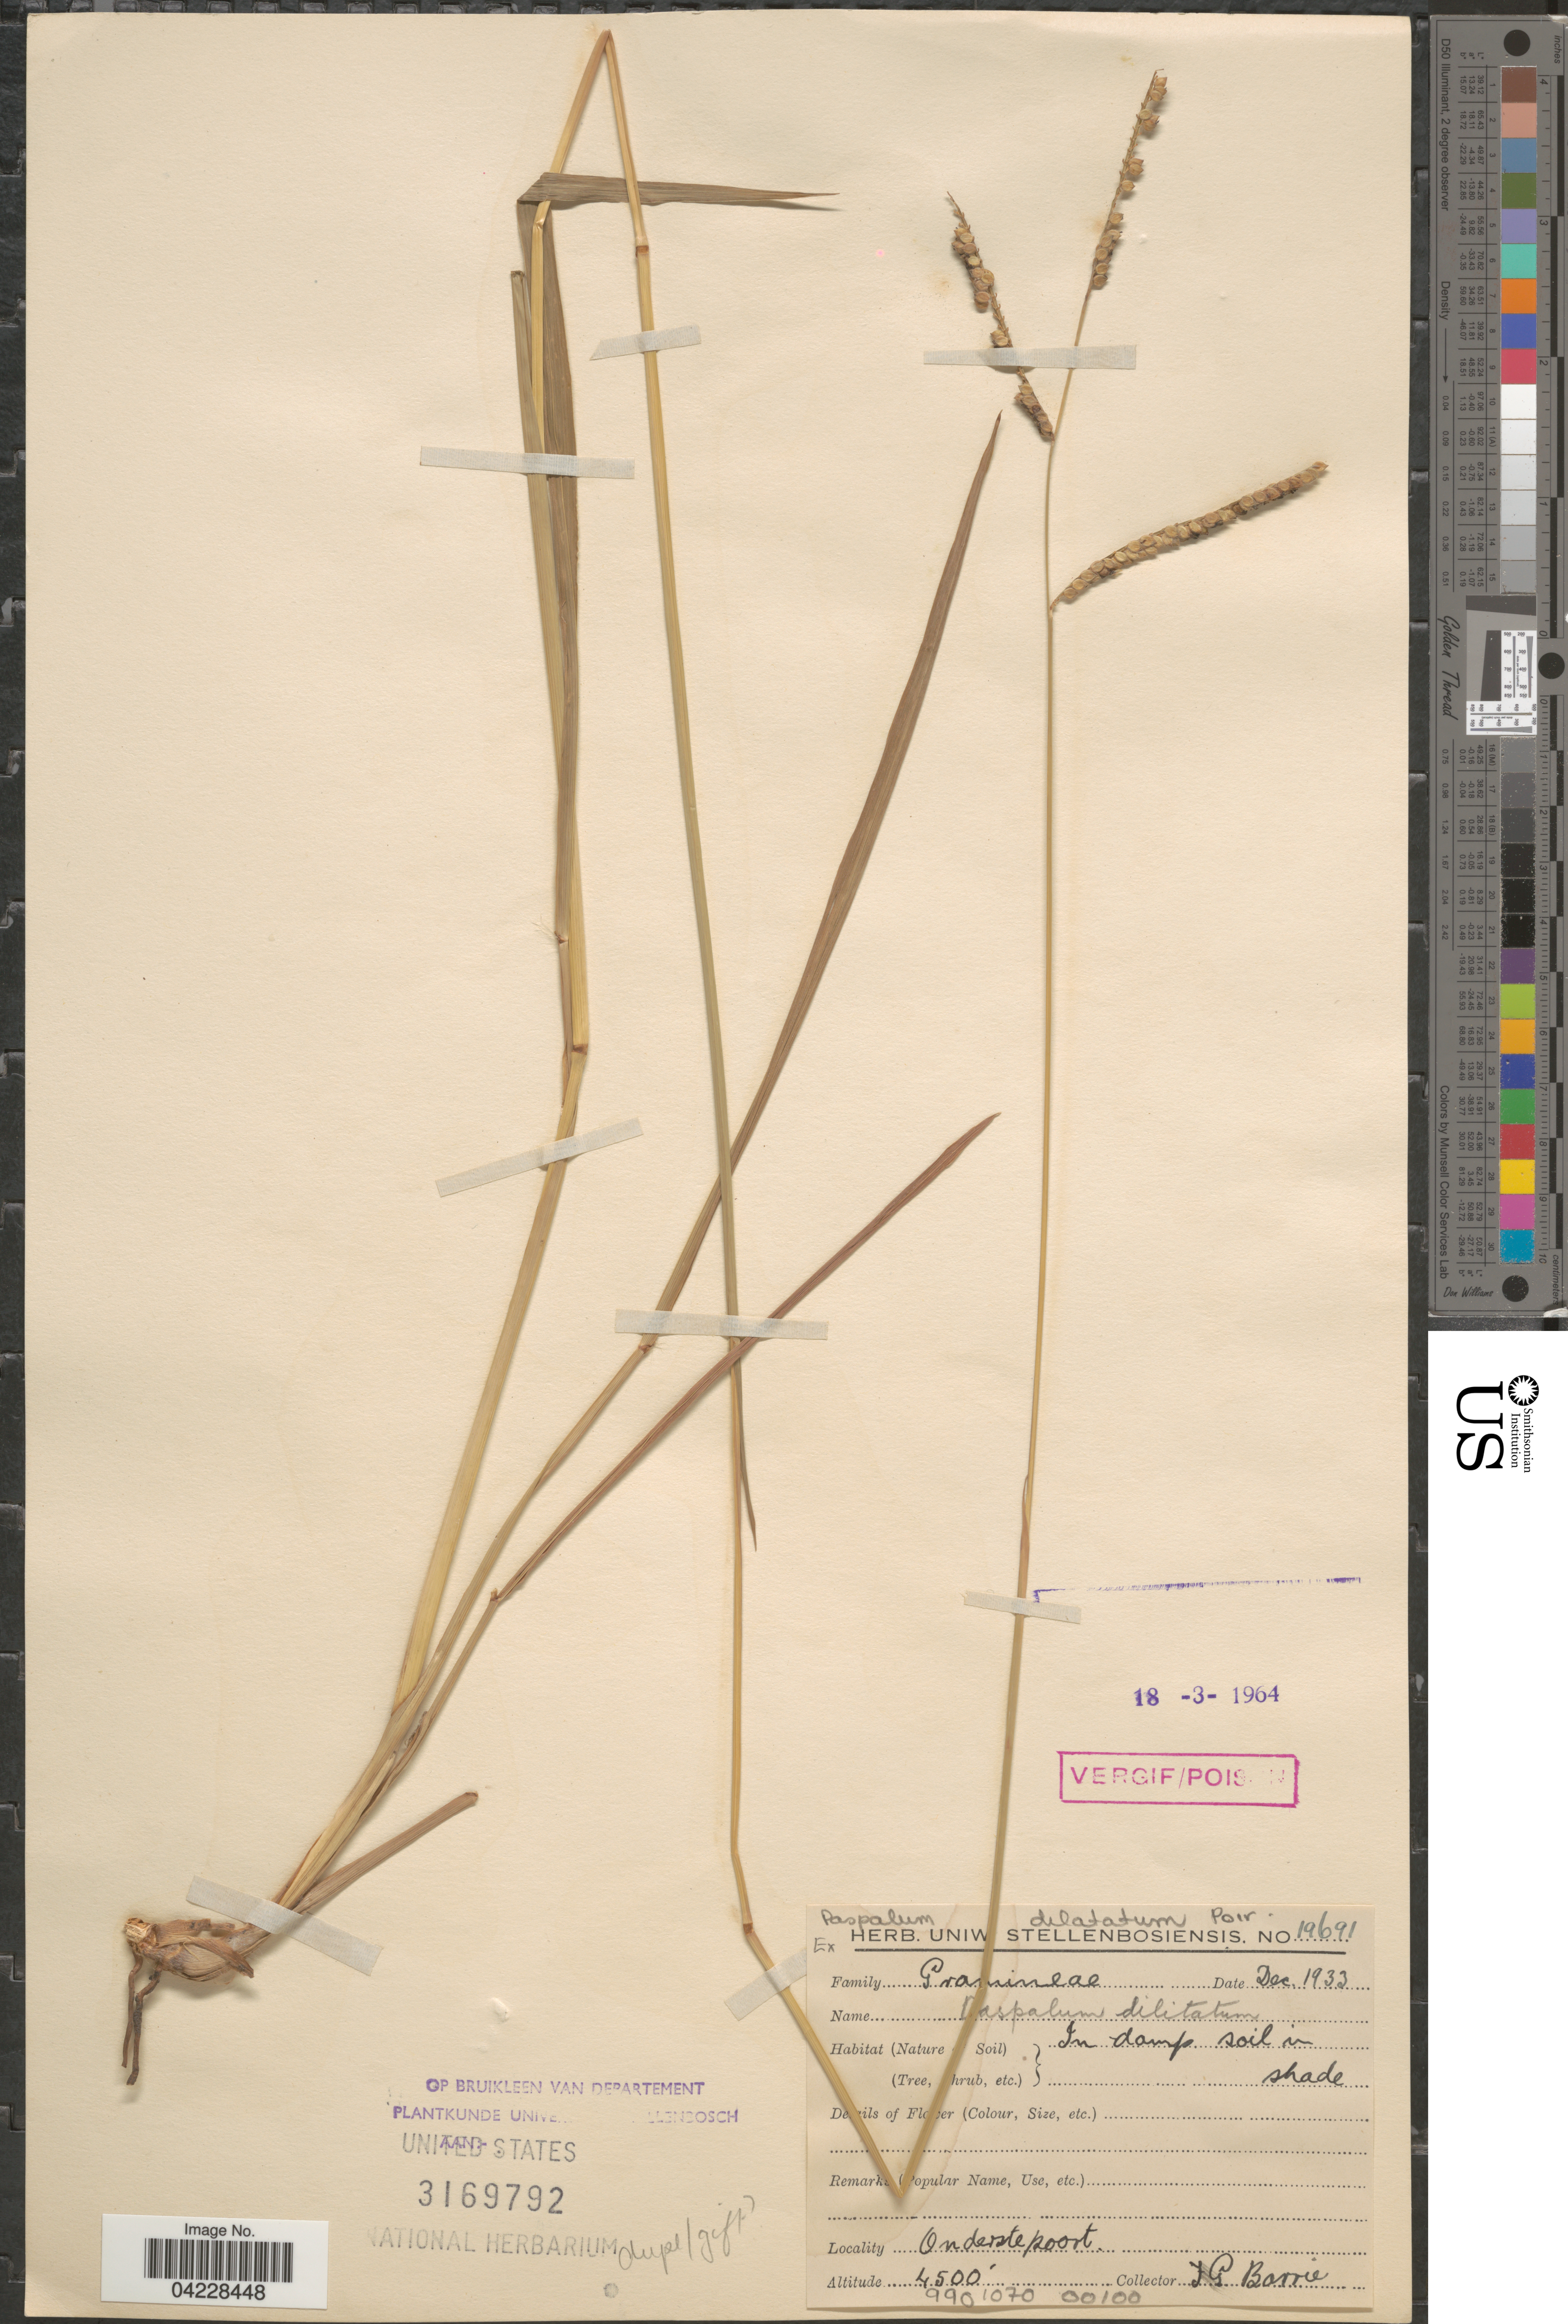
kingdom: Plantae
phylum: Tracheophyta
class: Liliopsida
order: Poales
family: Poaceae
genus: Paspalum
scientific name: Paspalum dilatatum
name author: Poir.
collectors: F. Barrie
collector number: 19691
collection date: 1933-12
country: South Africa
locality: Onderste poort.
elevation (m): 1372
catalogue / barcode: US 3169792